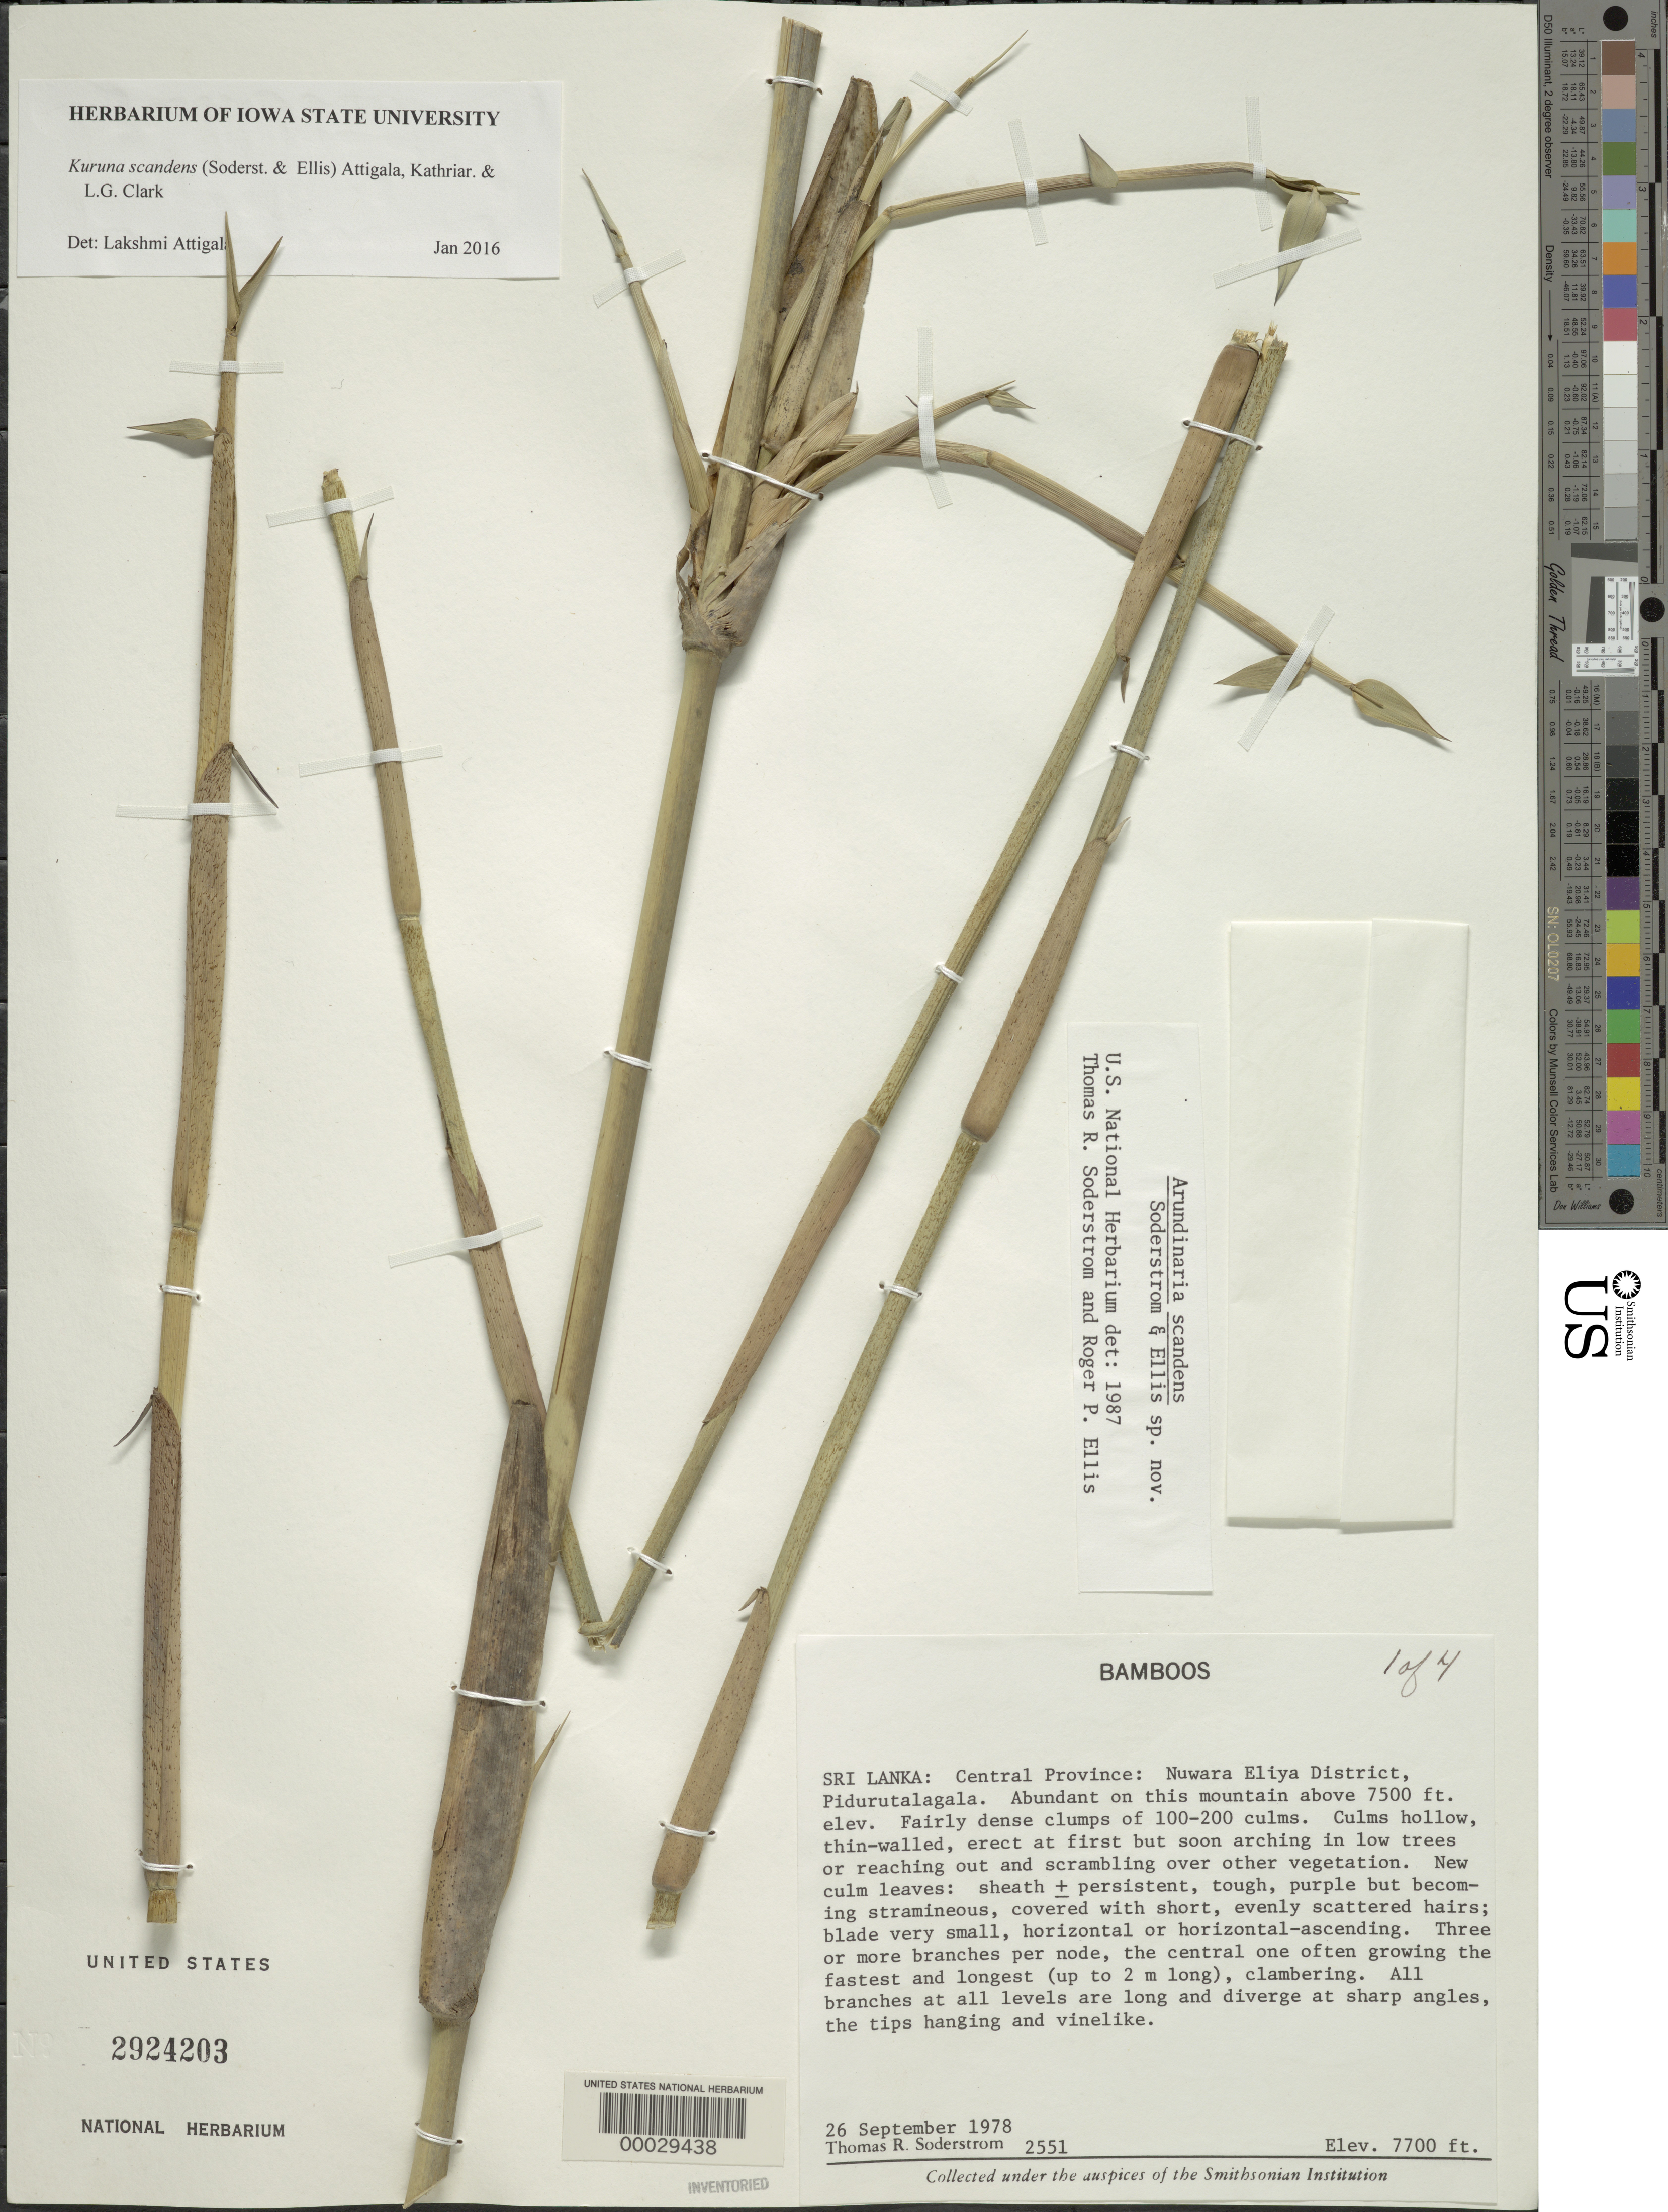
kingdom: Plantae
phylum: Tracheophyta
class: Liliopsida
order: Poales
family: Poaceae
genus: Kuruna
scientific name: Kuruna scandens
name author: (Soderstr. & R.P. Ellis) Attigala et al.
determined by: Attigala, L.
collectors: T. R. Soderstrom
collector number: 2551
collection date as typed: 26 Sep 1978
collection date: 1978-09-26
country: Sri Lanka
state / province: Central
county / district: Nuwara Eliya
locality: Pidurutalagala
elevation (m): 2288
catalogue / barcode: US 2924203